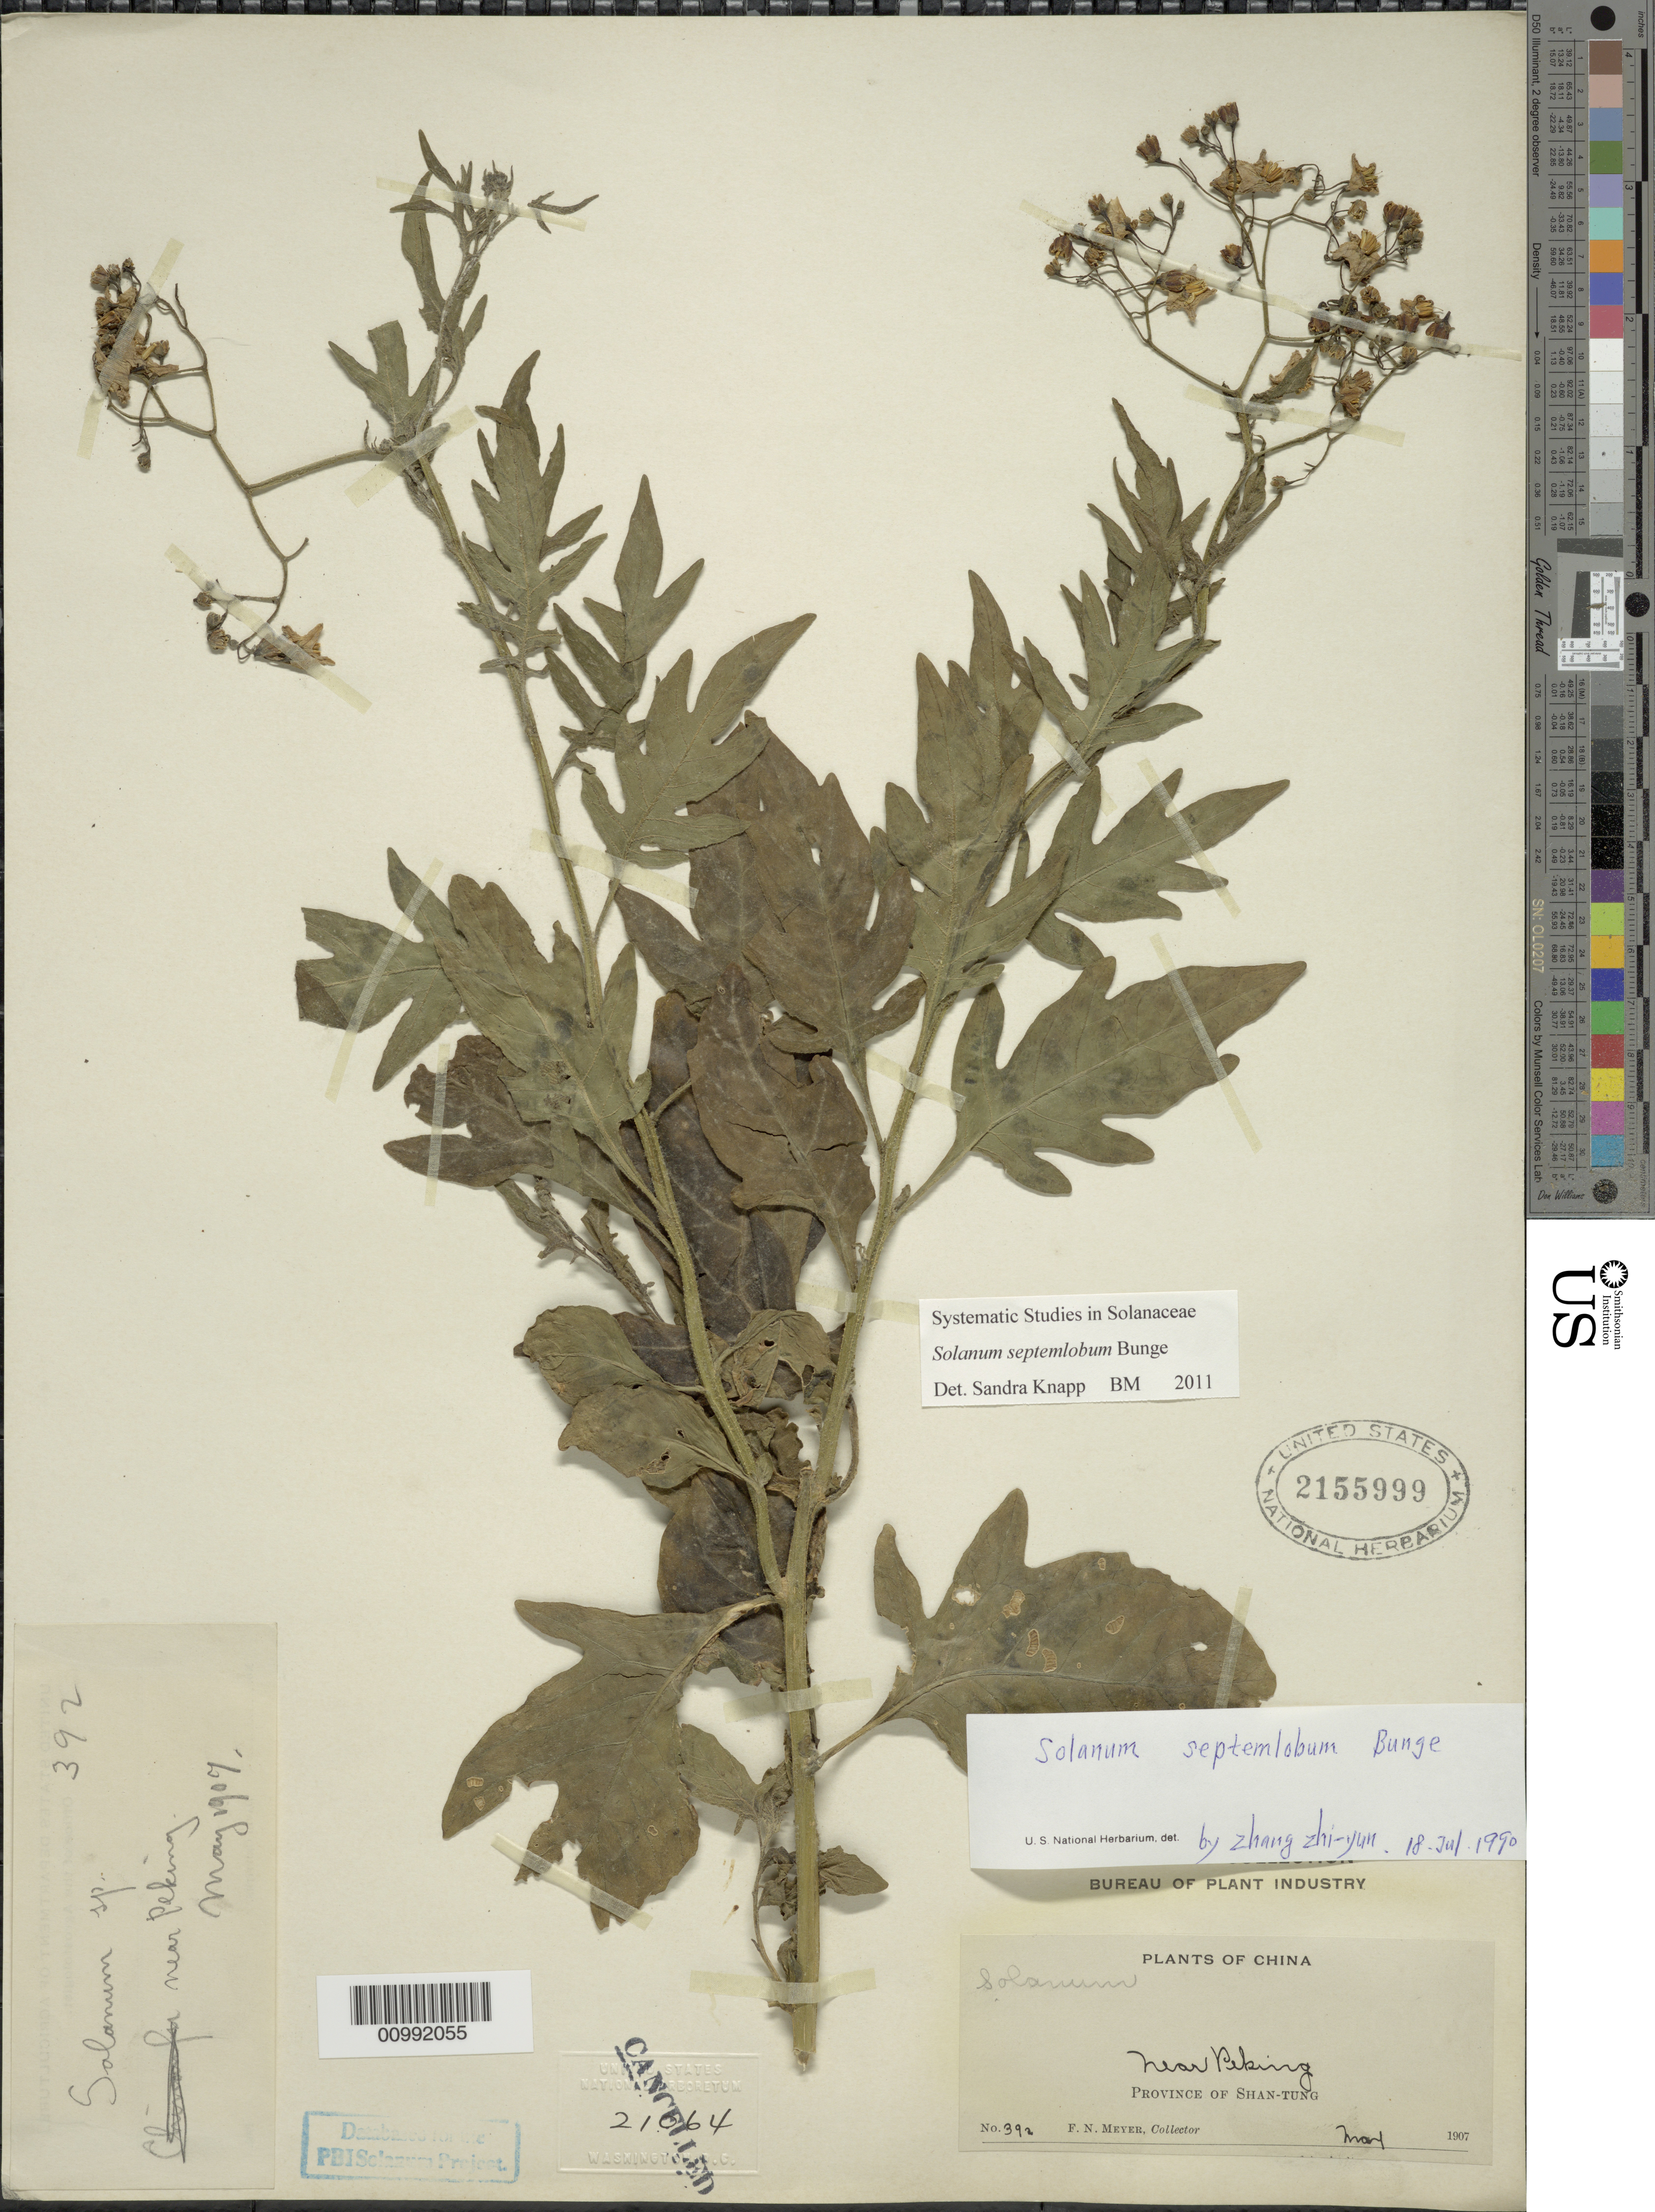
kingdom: Plantae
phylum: Tracheophyta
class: Magnoliopsida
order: Solanales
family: Solanaceae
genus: Solanum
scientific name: Solanum septemlobum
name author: Bunge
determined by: Knapp, S. D.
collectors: F. N. Meyer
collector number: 392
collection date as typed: May 1907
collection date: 1907-05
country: China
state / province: Beijing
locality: near Peking, province of Shan-Teng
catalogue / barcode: US 2155999